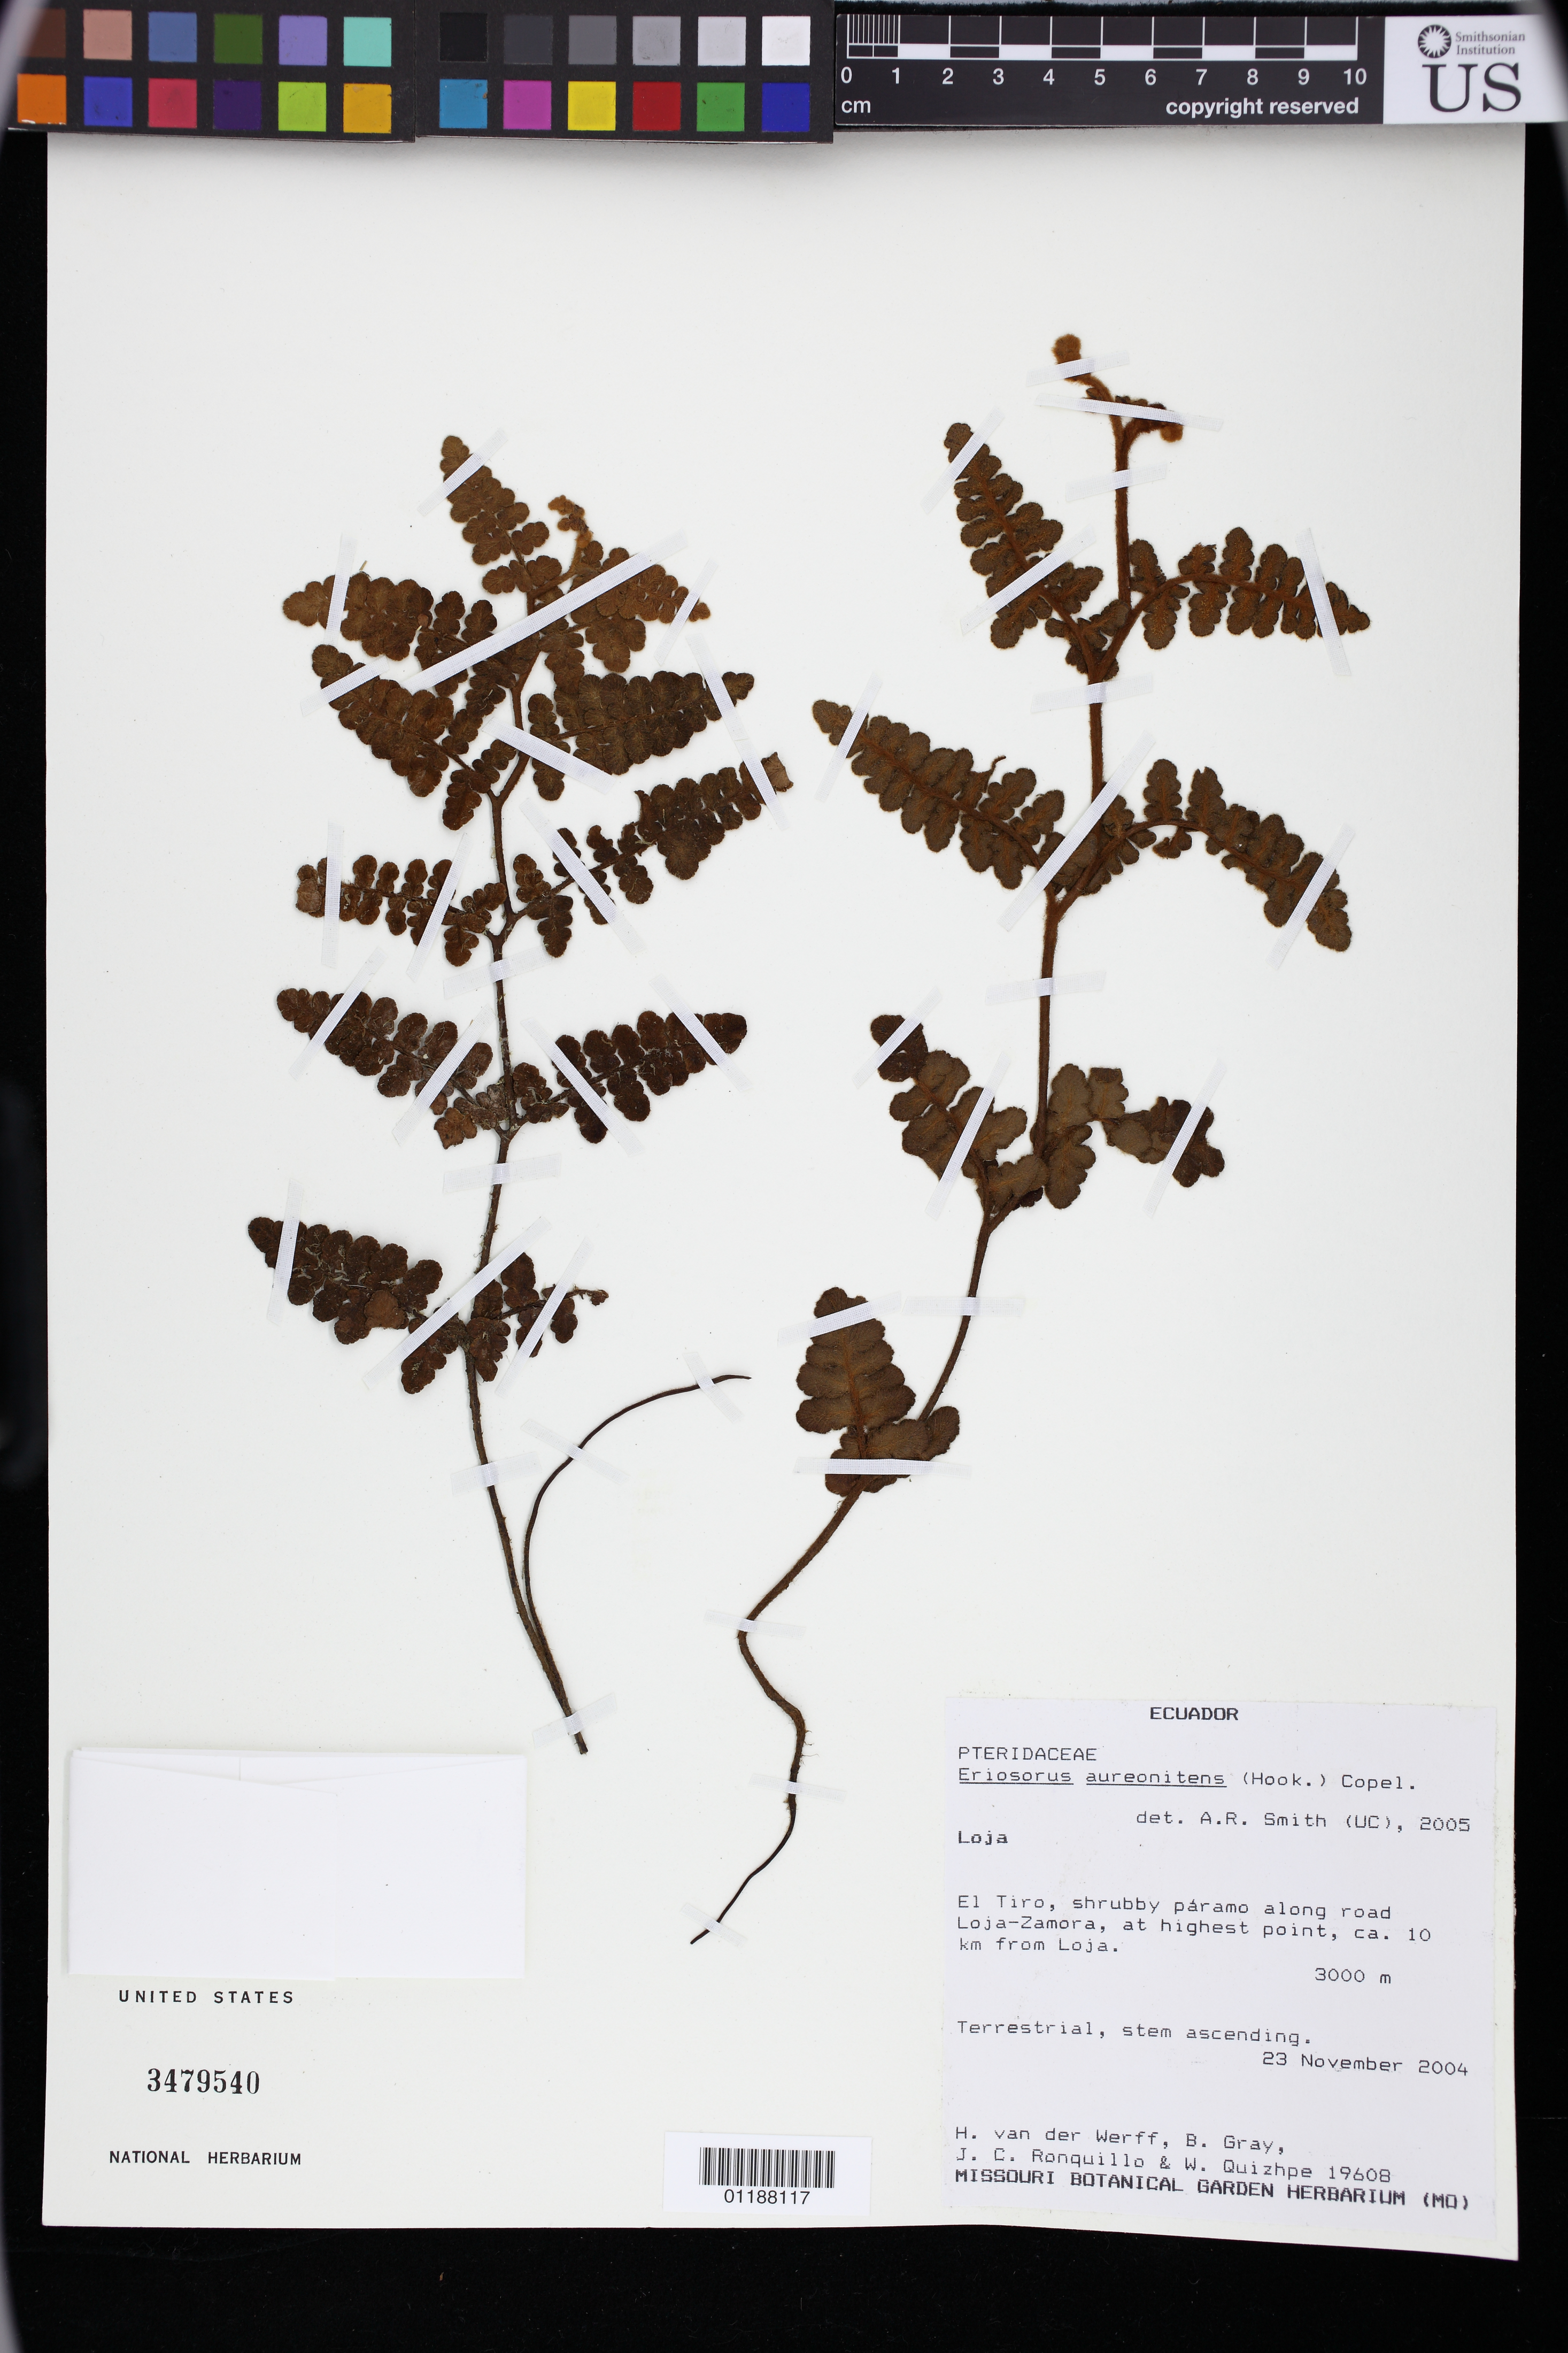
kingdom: Plantae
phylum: Tracheophyta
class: Polypodiopsida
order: Polypodiales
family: Pteridaceae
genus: Jamesonia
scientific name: Jamesonia aureonitens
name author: (Hook.) Christenh.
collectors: H. van der Werff, B. Gray, J. Ronquillo & W. Quizhpe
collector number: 19608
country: Ecuador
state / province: Loja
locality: El Tiro, along road to Loja-Zamoraa, at highest point from Loja.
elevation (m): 3000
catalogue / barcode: US 3479540